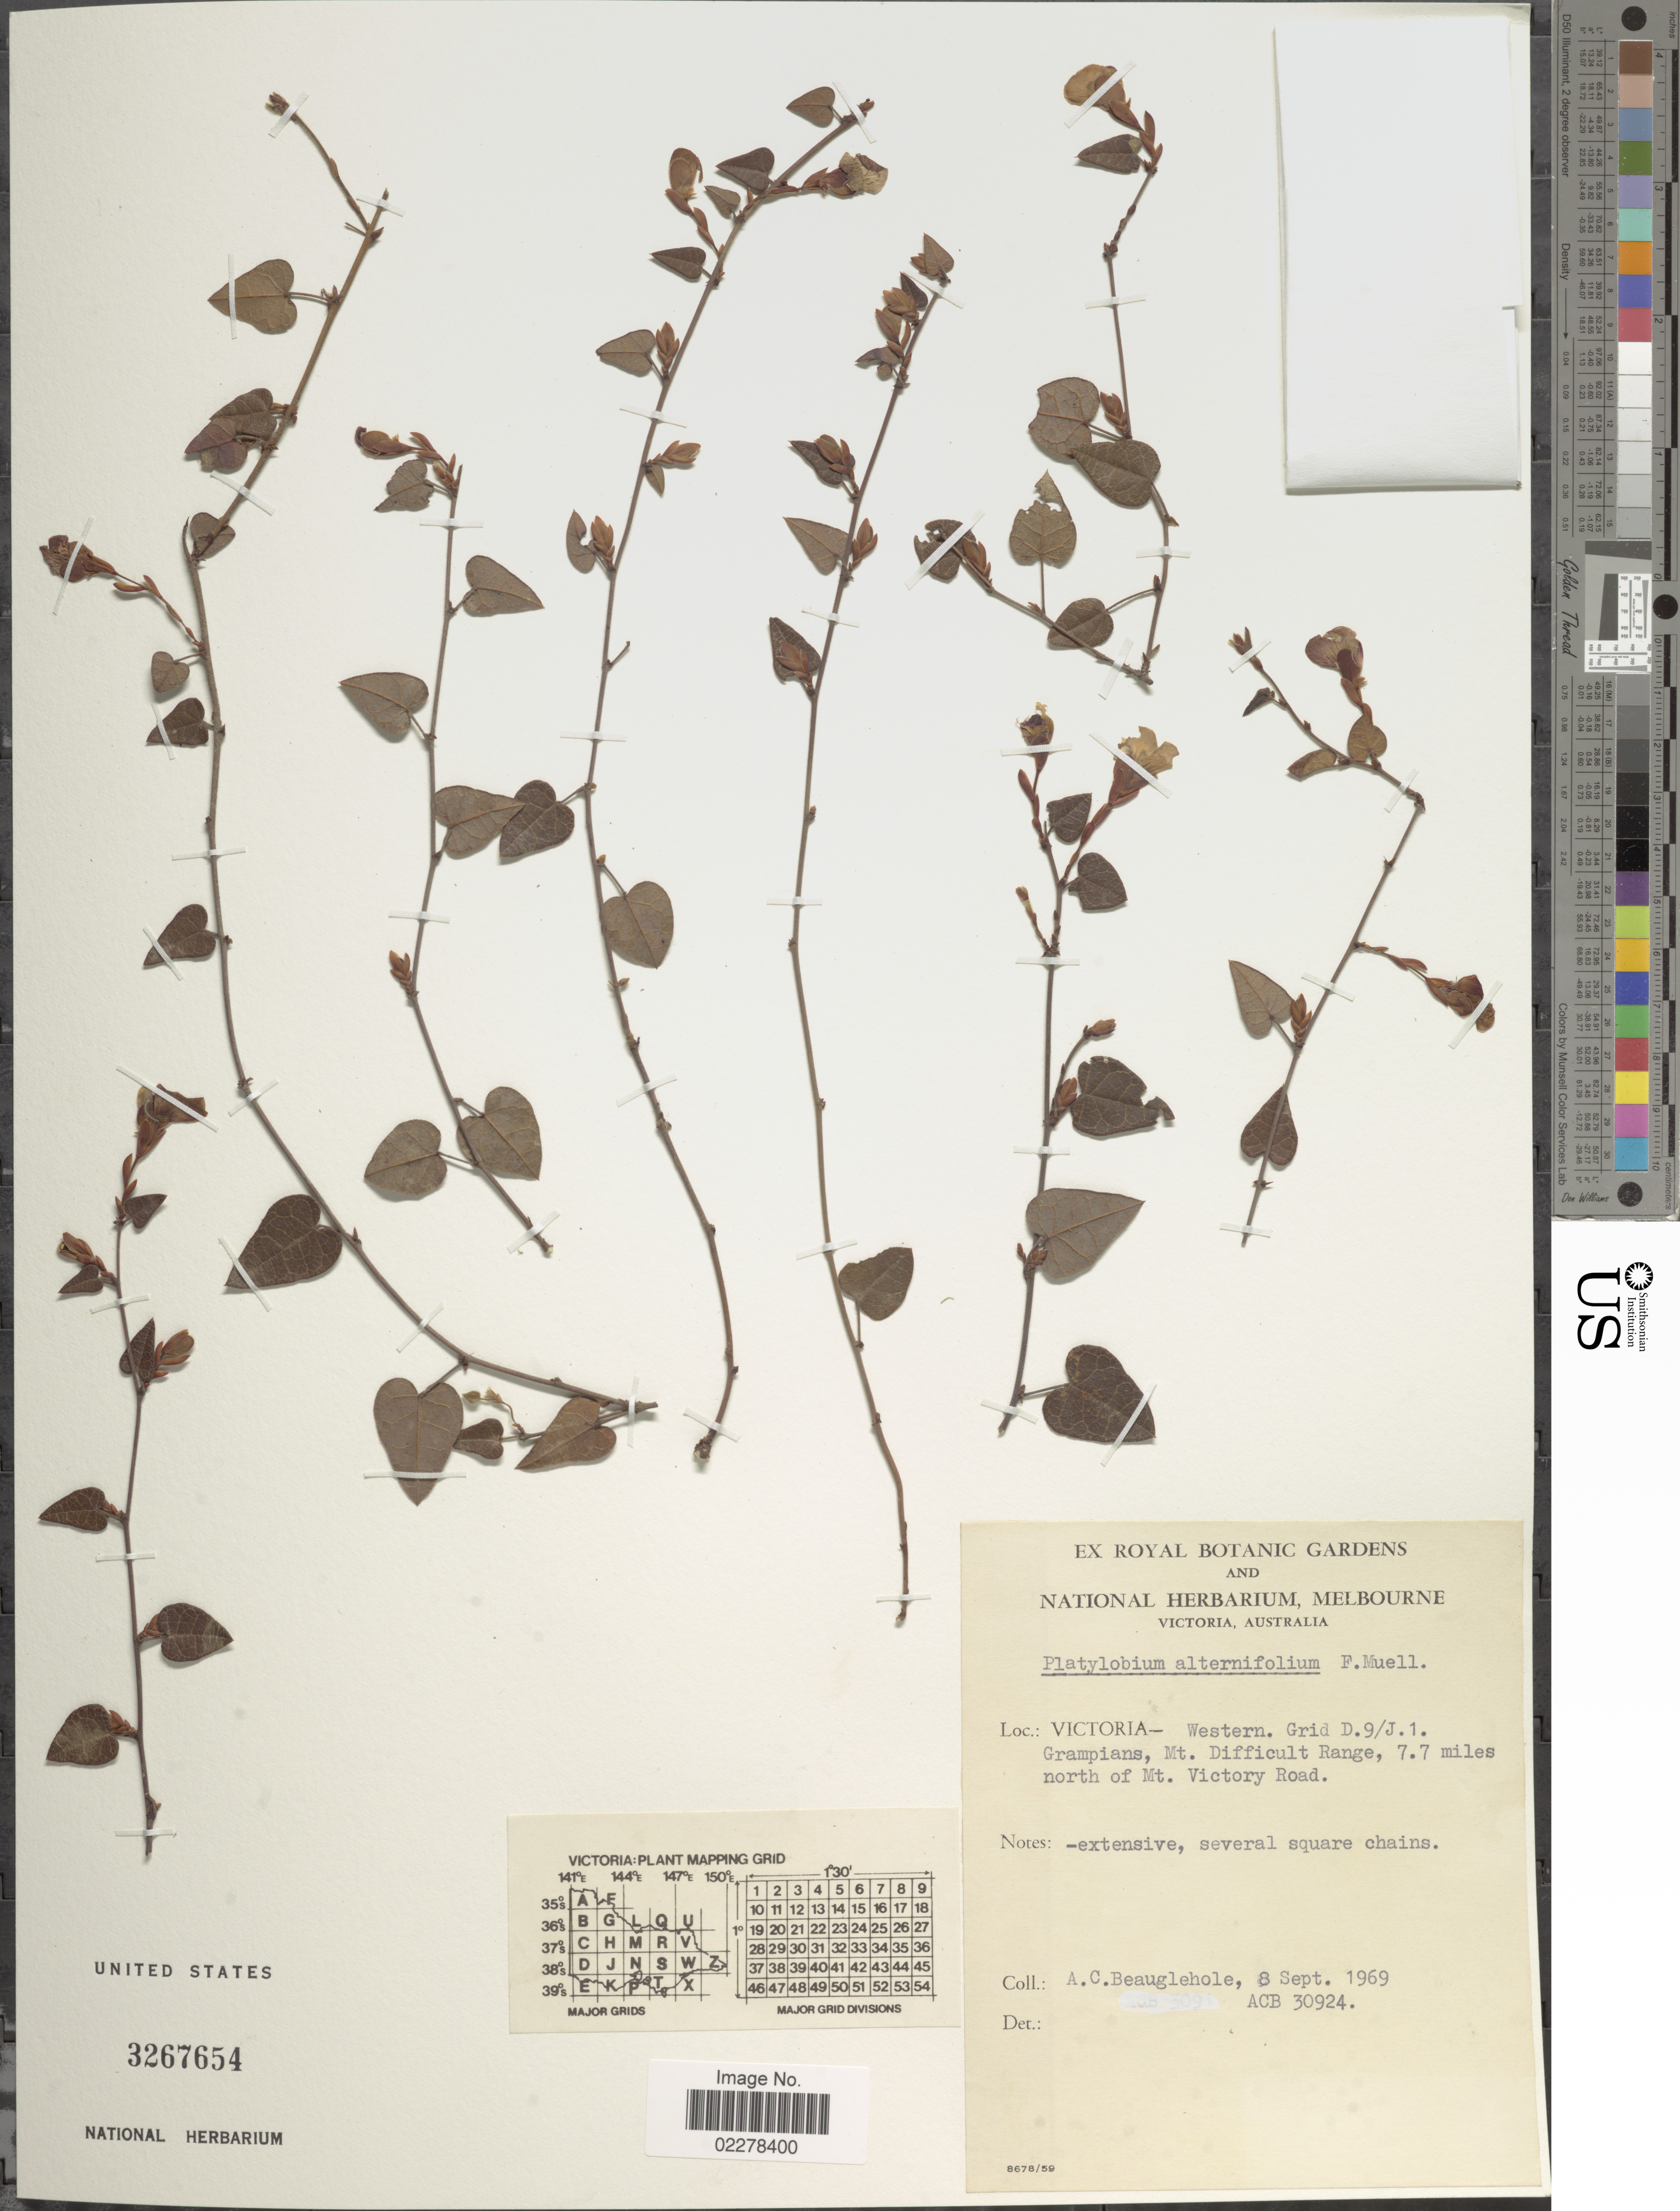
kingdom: Plantae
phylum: Tracheophyta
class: Magnoliopsida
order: Fabales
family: Fabaceae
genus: Platylobium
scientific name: Platylobium alternifolium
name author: F. Muell.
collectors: A. Beauglehole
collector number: ACB30924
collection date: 1969-09-08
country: Australia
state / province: Victoria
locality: Victoria - Western. Grid D.9/J. 1. Grampians, Mt. Difficult Range, 7.7 miles north of Mt. Victory Road.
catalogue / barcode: US 3267654